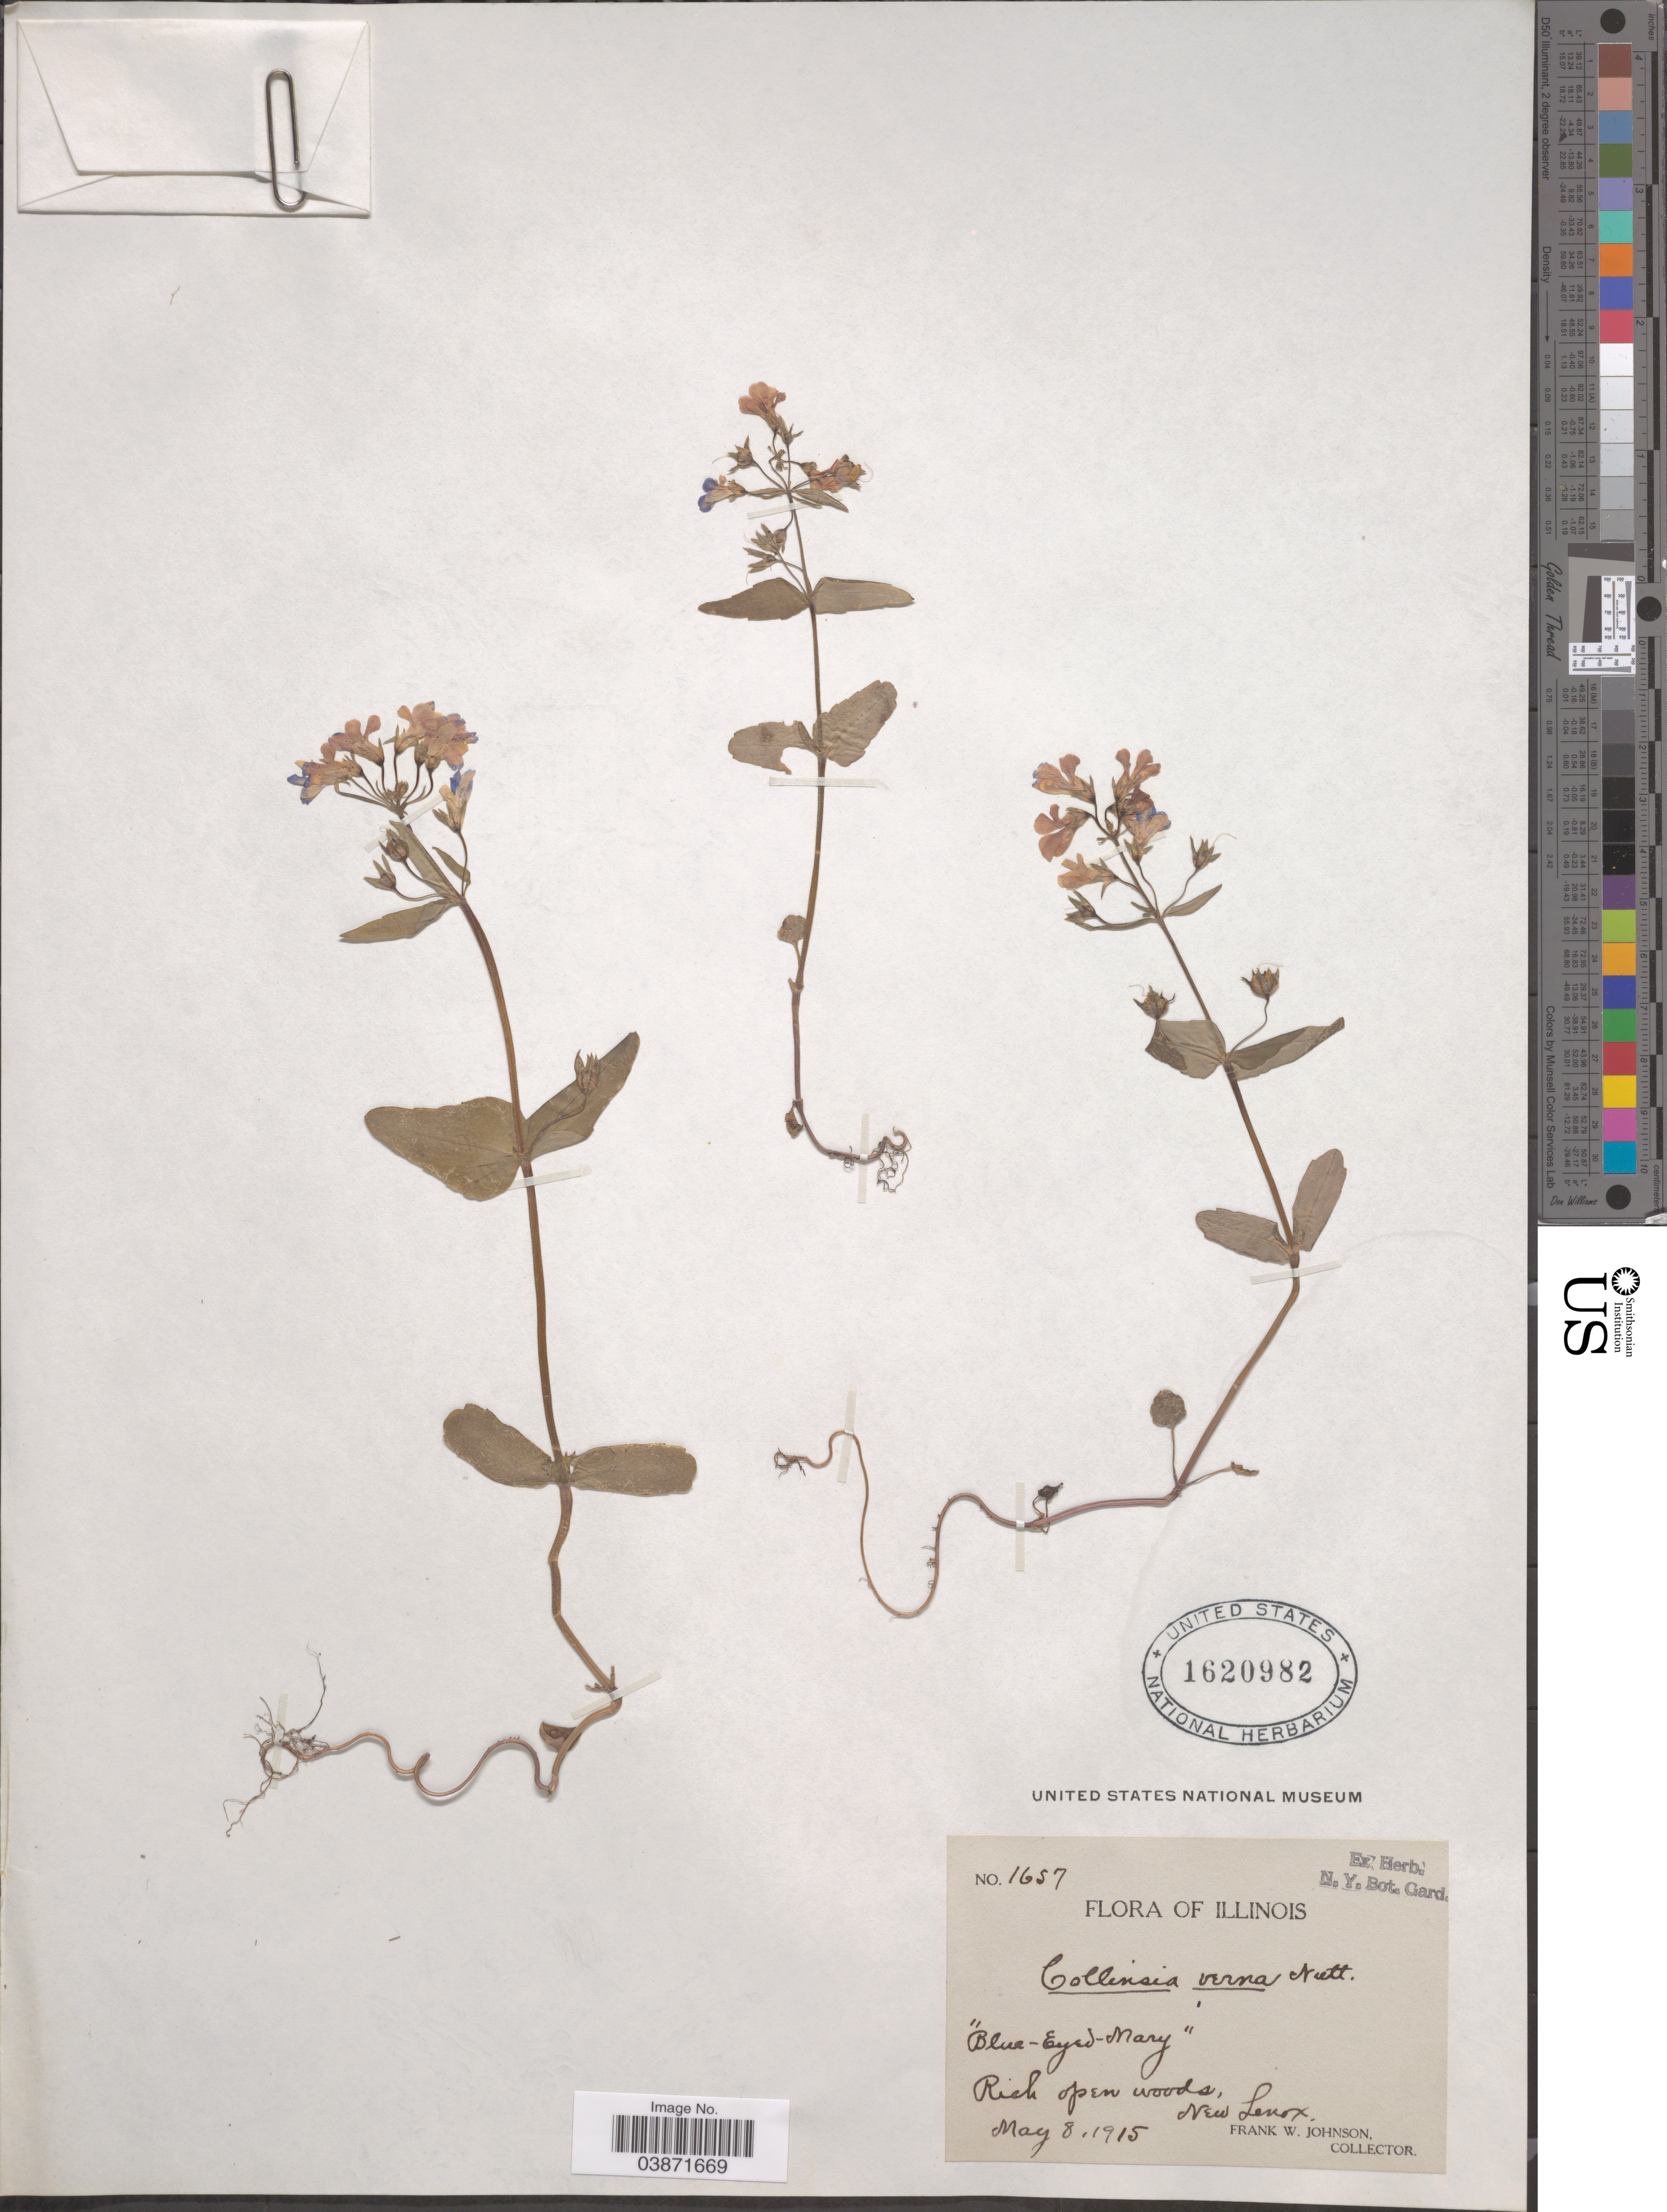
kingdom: Plantae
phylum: Tracheophyta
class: Magnoliopsida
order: Lamiales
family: Plantaginaceae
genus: Collinsia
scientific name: Collinsia verna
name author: Nutt.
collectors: F. W. Johnson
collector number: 1657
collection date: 1915-05-08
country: United States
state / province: Illinois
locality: New Lenox.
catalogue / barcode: US 1620982